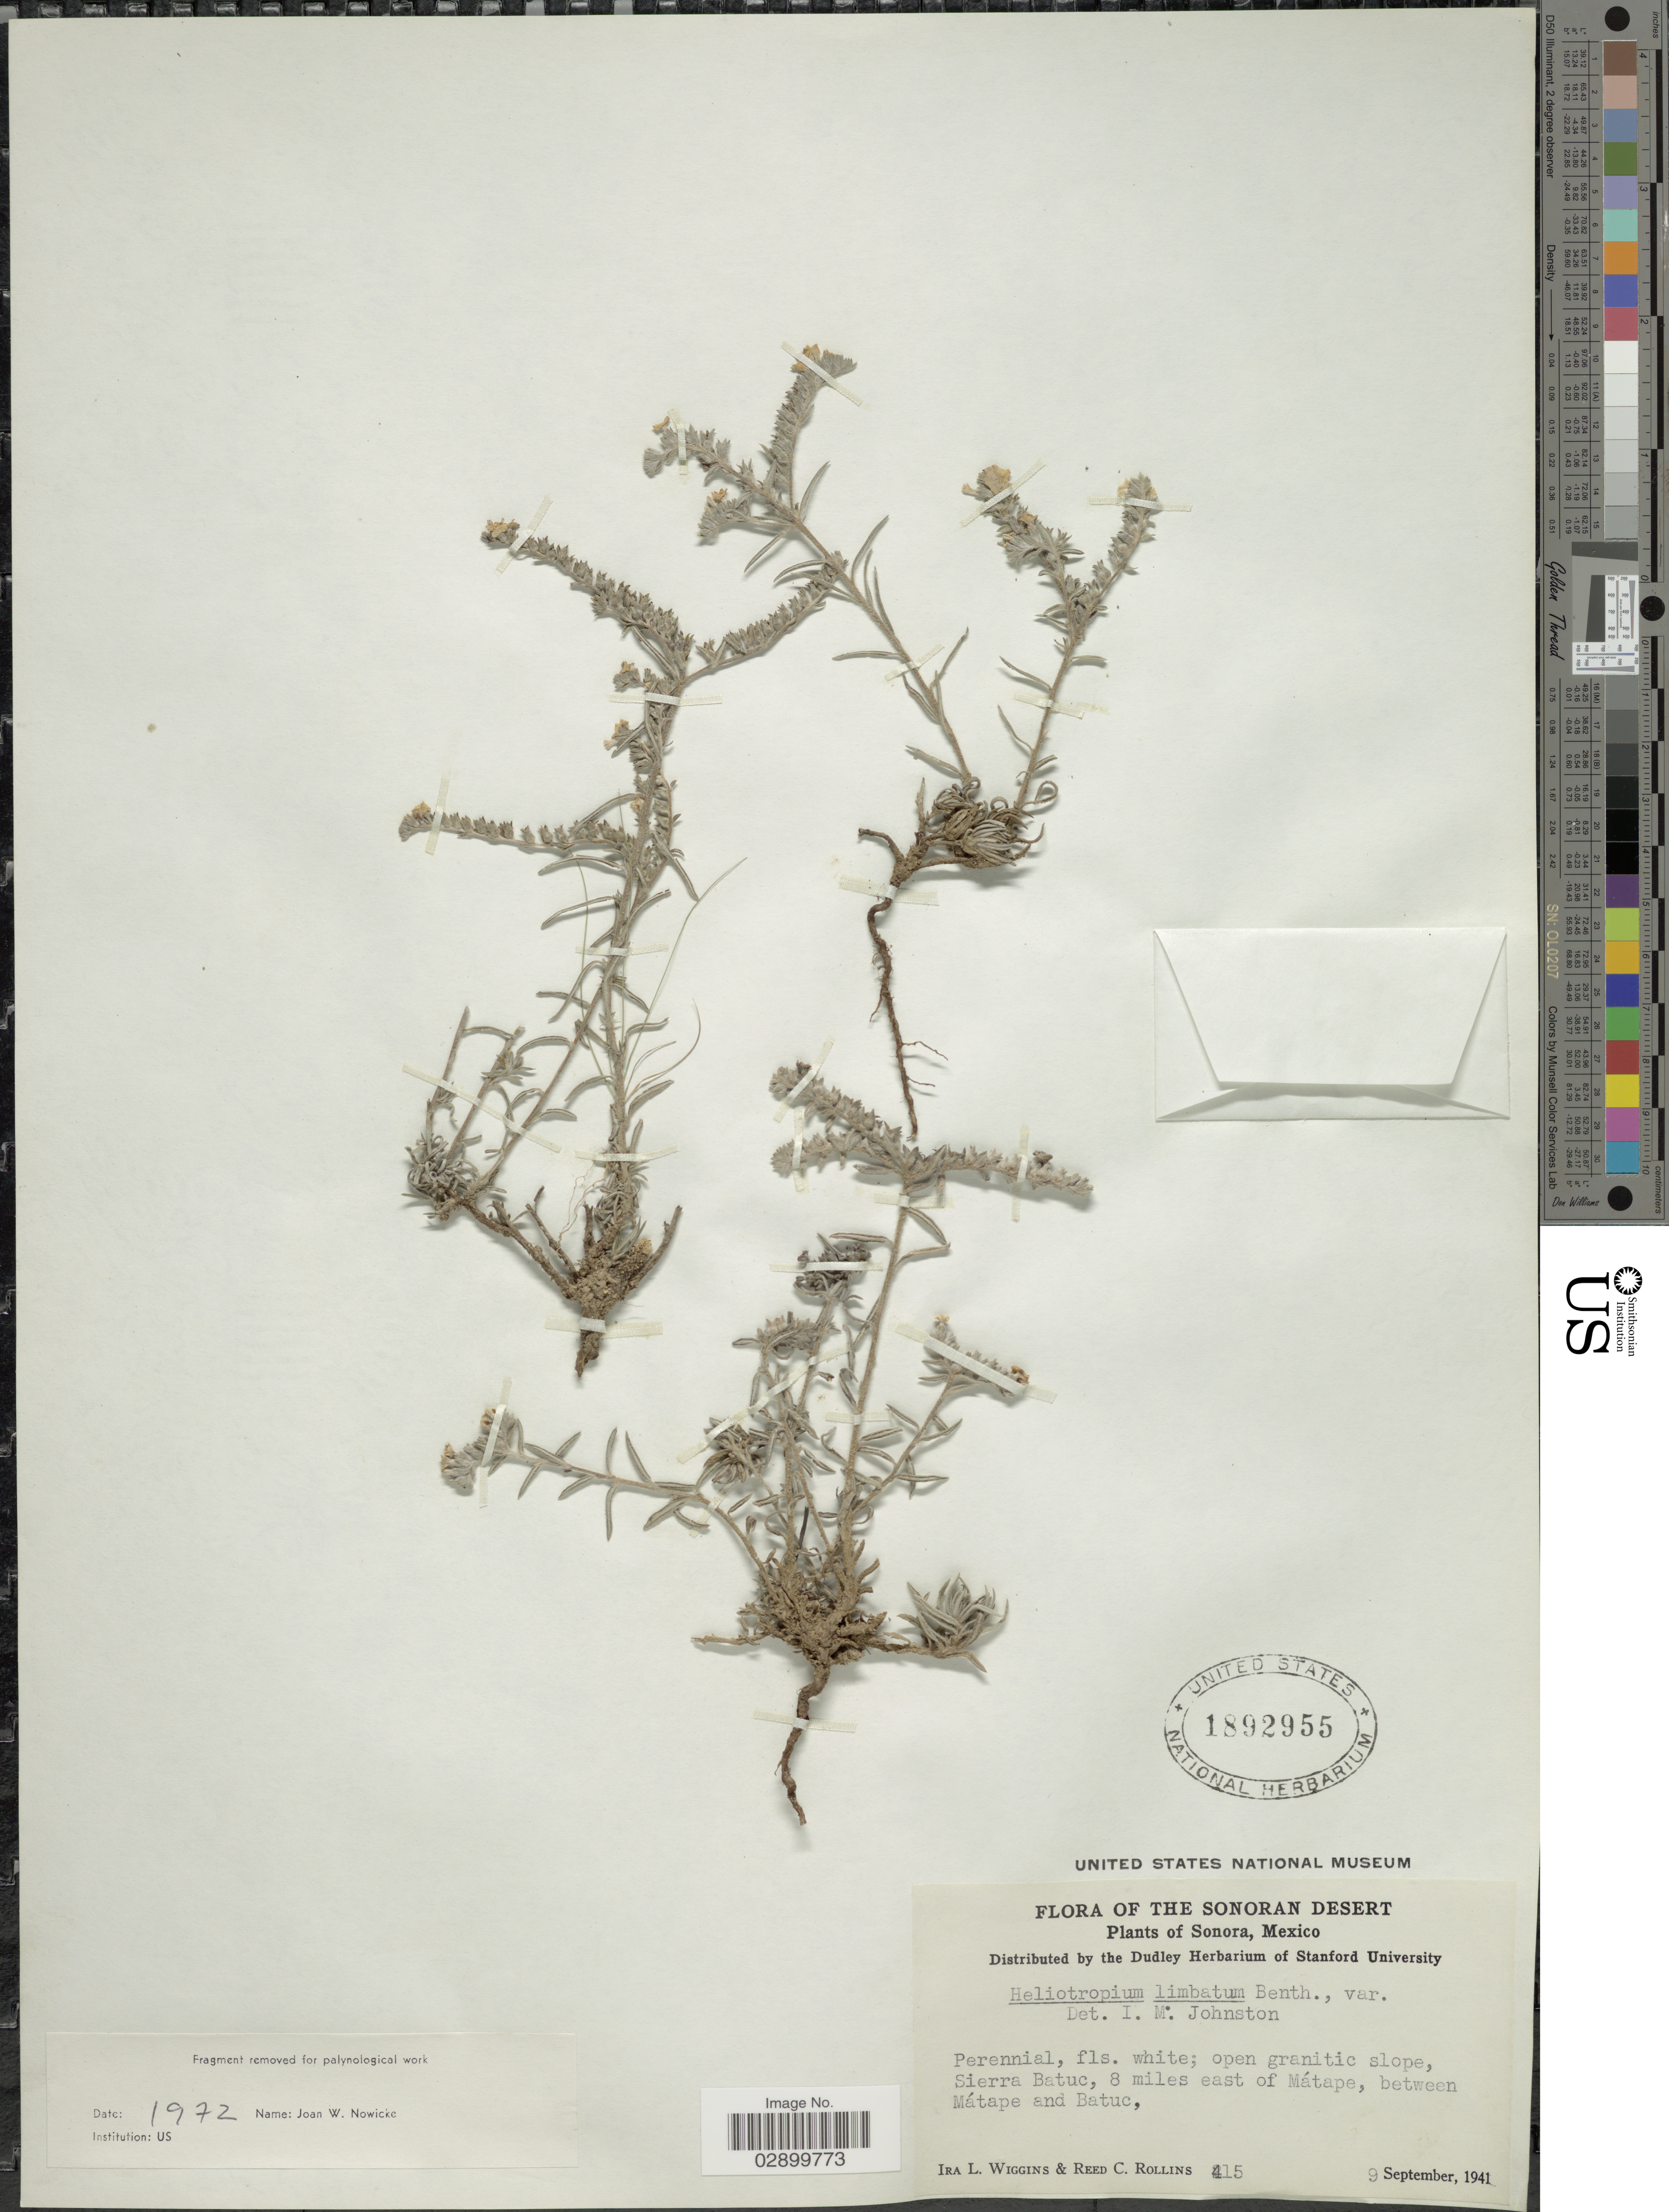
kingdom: Plantae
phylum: Tracheophyta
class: Magnoliopsida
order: Boraginales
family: Heliotropiaceae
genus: Heliotropium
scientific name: Heliotropium limbatum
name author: Benth.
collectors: I. L. Wiggins & R. C. Rollins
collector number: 415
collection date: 1941-09-09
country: Mexico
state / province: Sonora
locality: Sierra Batuc, 8 miles east of Mátape, between Mátape and Batuc.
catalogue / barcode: US 1892955